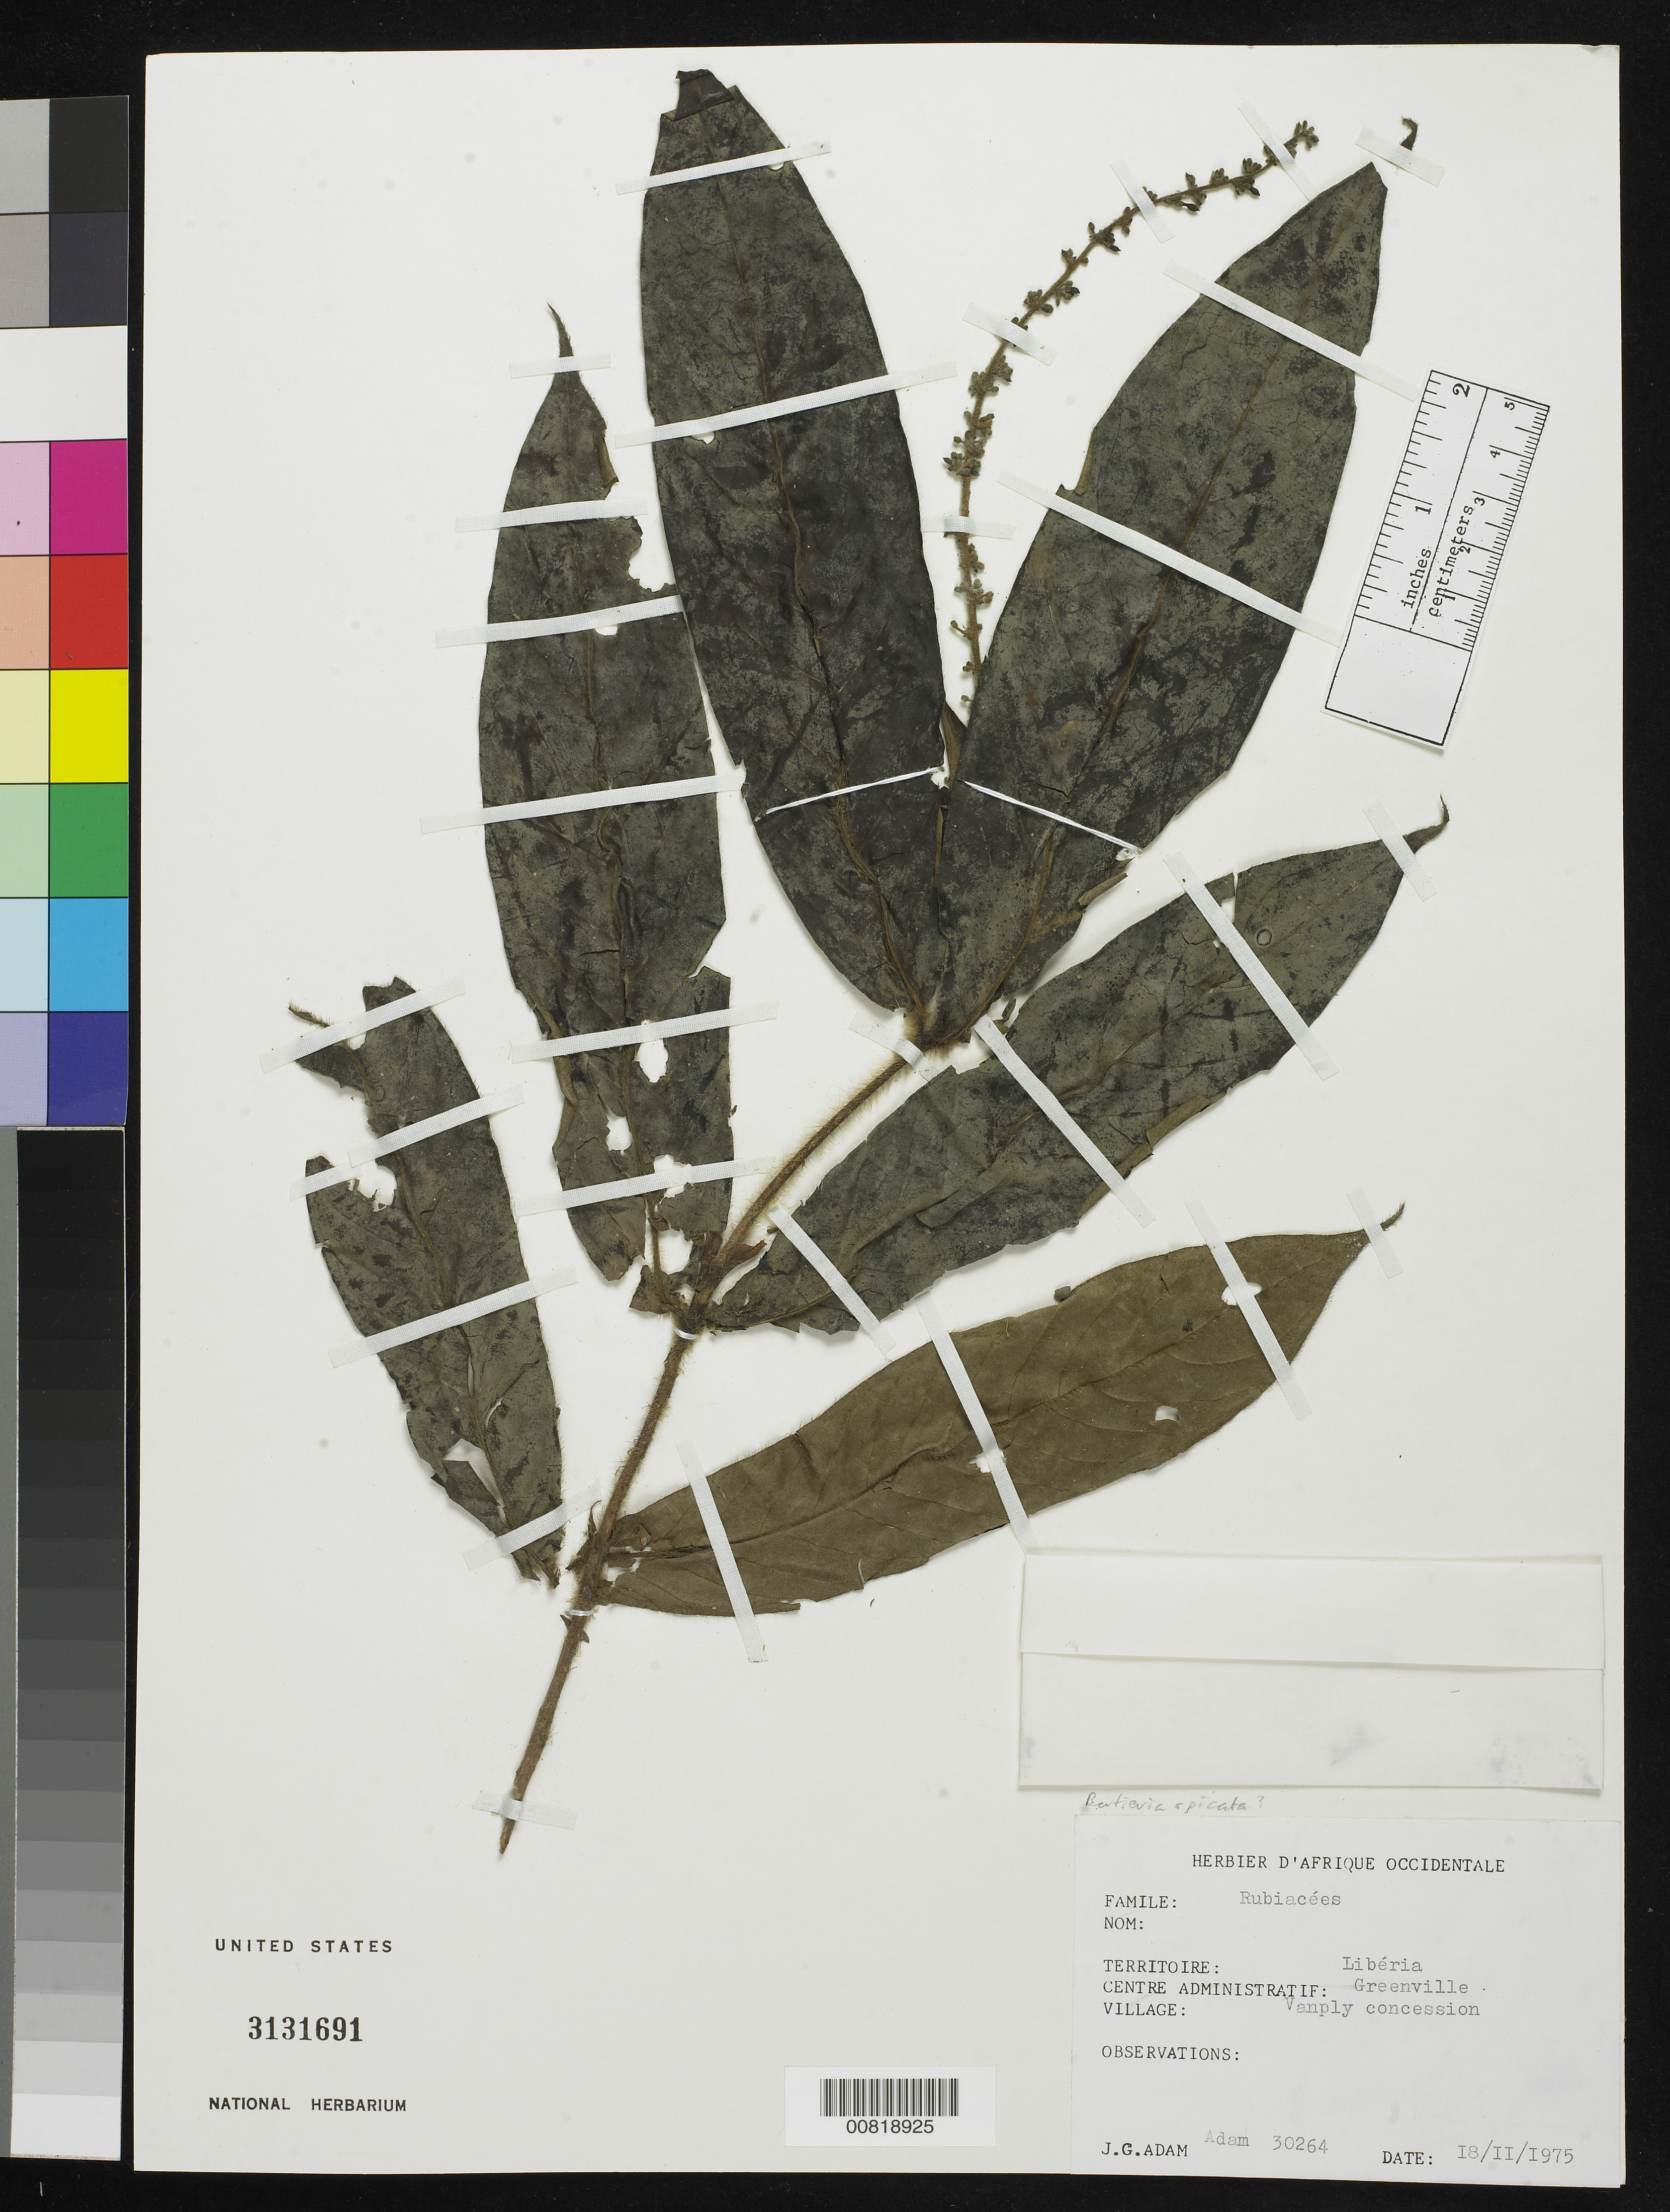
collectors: J. Adam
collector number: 30264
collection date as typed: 18 Feb 1975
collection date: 1975-02-18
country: Liberia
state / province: Sinoe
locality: Greenville, Vanply concession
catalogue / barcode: US 3131691